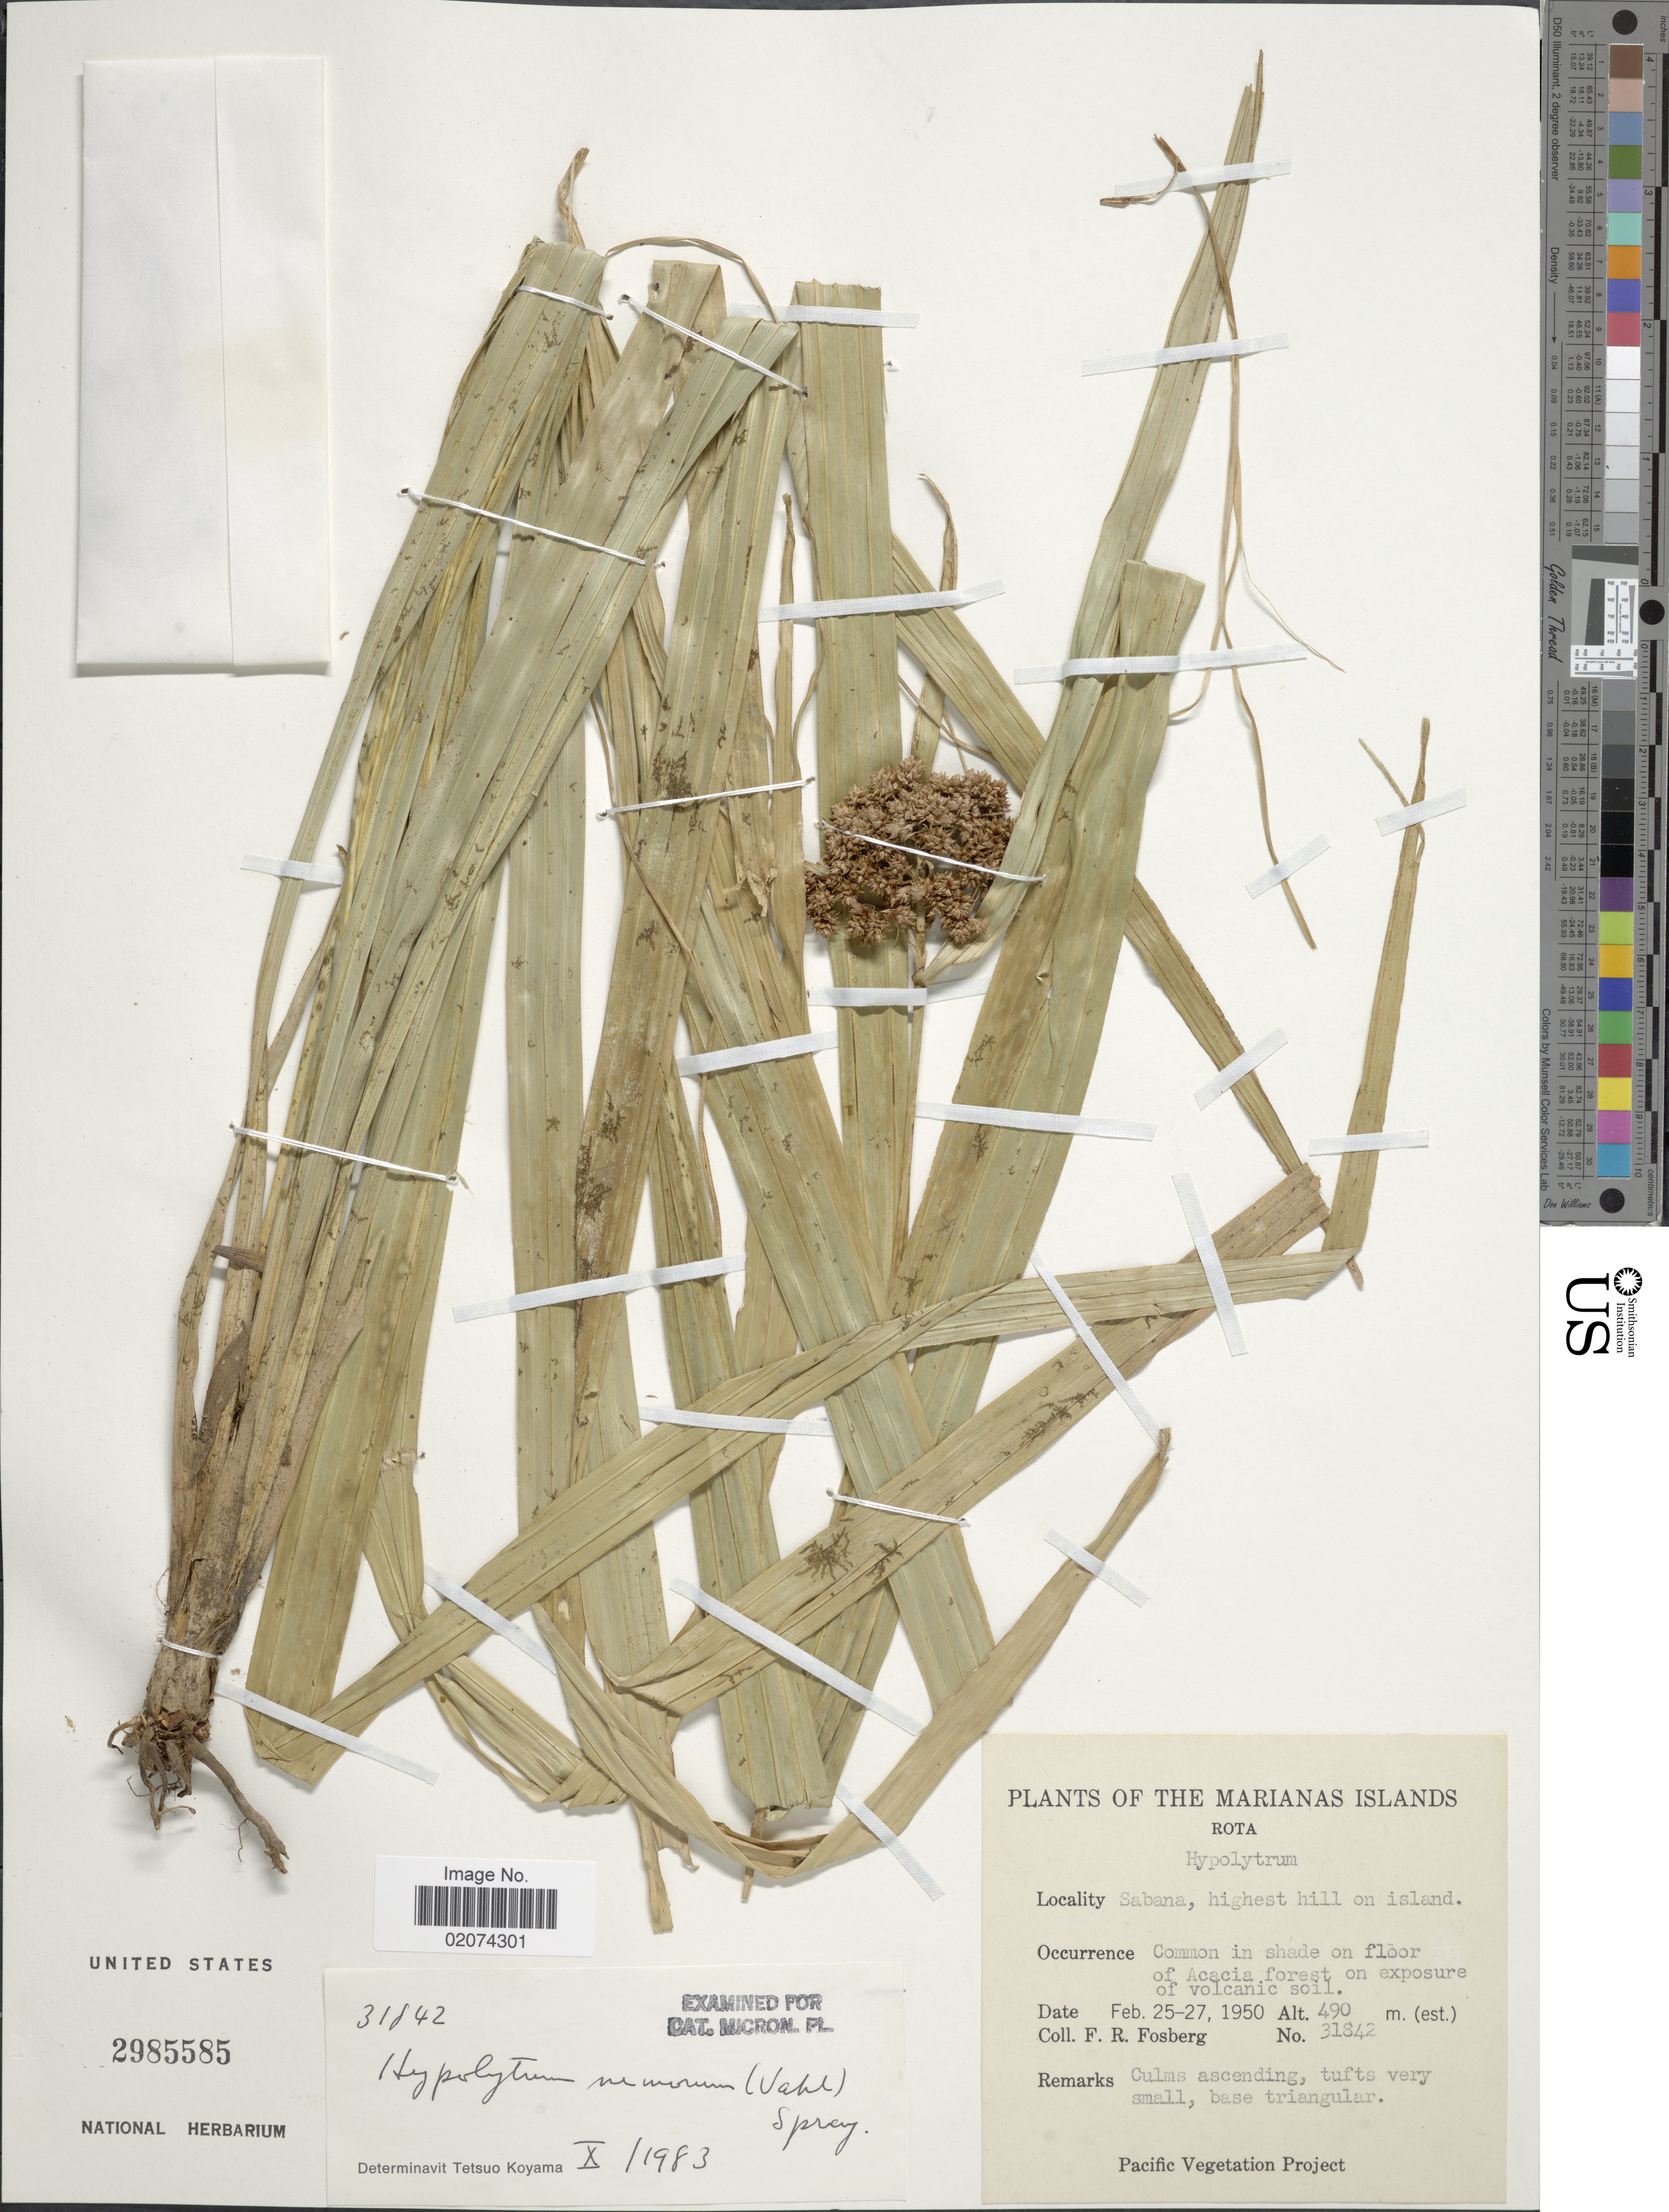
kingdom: Plantae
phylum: Tracheophyta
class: Liliopsida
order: Poales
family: Cyperaceae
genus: Hypolytrum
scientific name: Hypolytrum nemorum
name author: (Vahl) Spreng.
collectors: F. R. Fosberg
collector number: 31842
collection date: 1950-02-25/1950-02-27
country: Northern Mariana Islands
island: Rota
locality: Rota, Sabana, highest hill on island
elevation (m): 490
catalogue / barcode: US 2985585